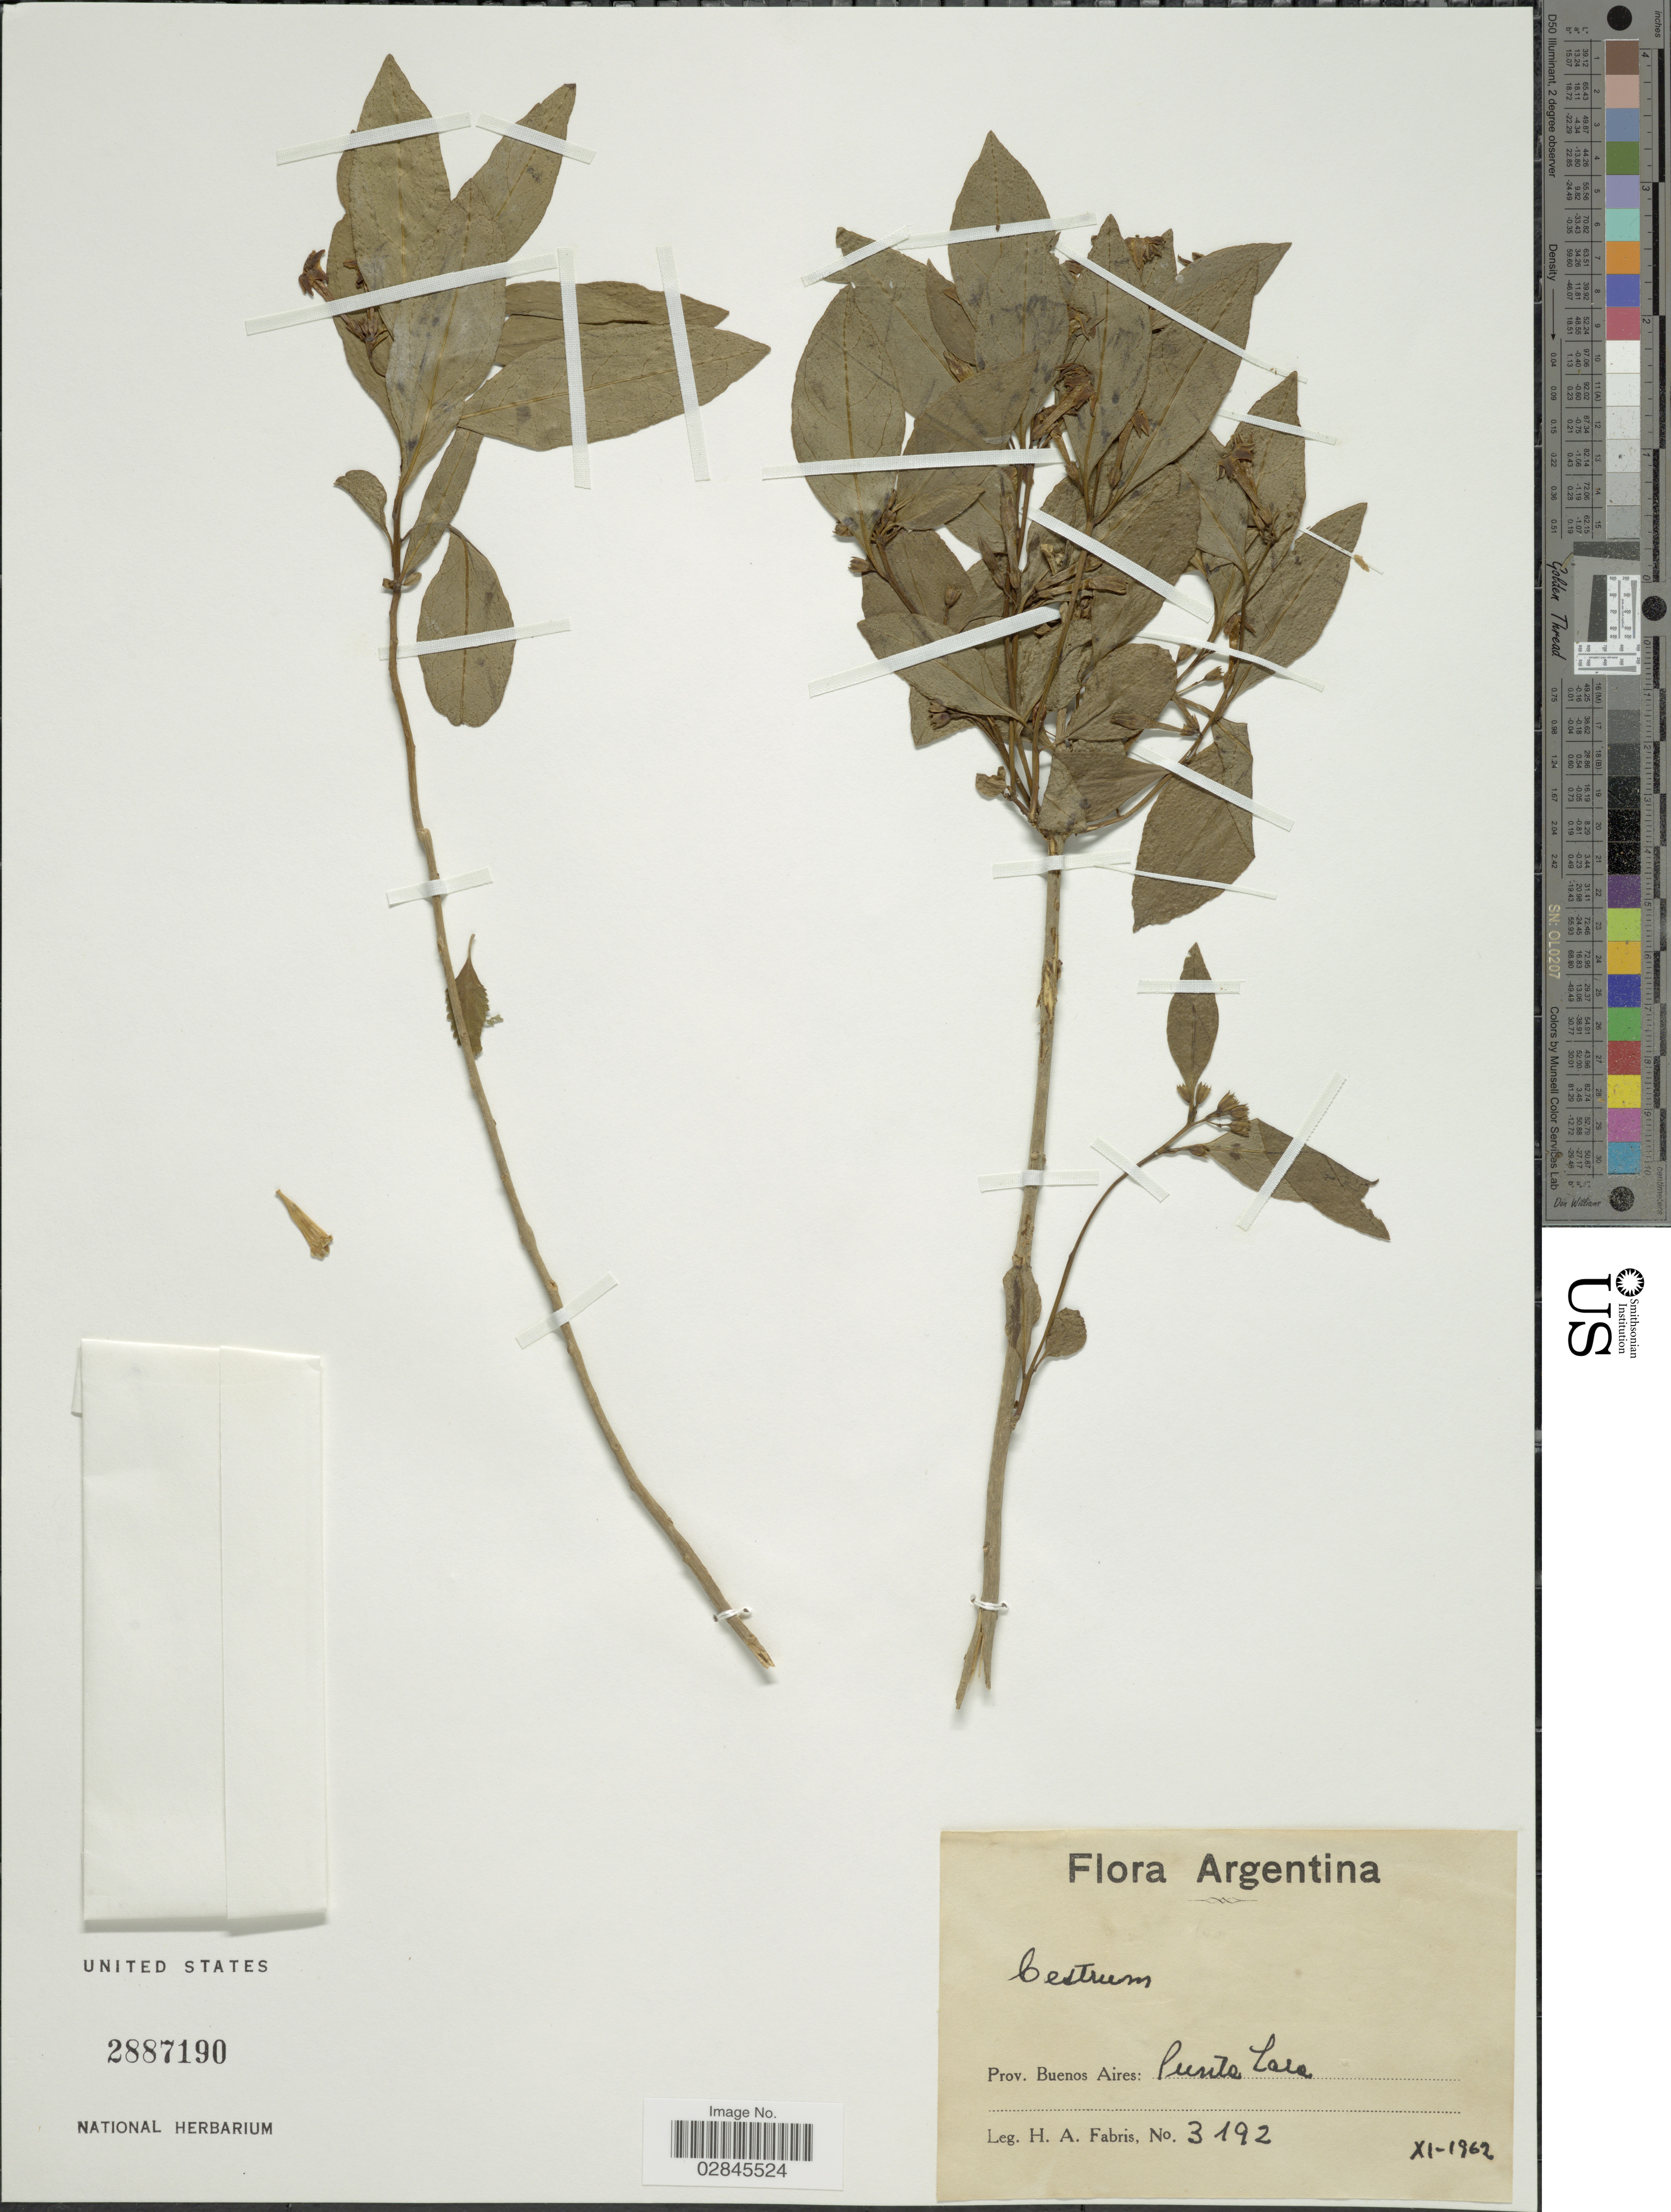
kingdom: Plantae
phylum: Tracheophyta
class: Magnoliopsida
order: Solanales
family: Solanaceae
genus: Cestrum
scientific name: Cestrum sp.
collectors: H. A. Fabris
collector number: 3192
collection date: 1962-11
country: Argentina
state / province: Buenos Aires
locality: Punta Lara.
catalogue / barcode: US 2887190